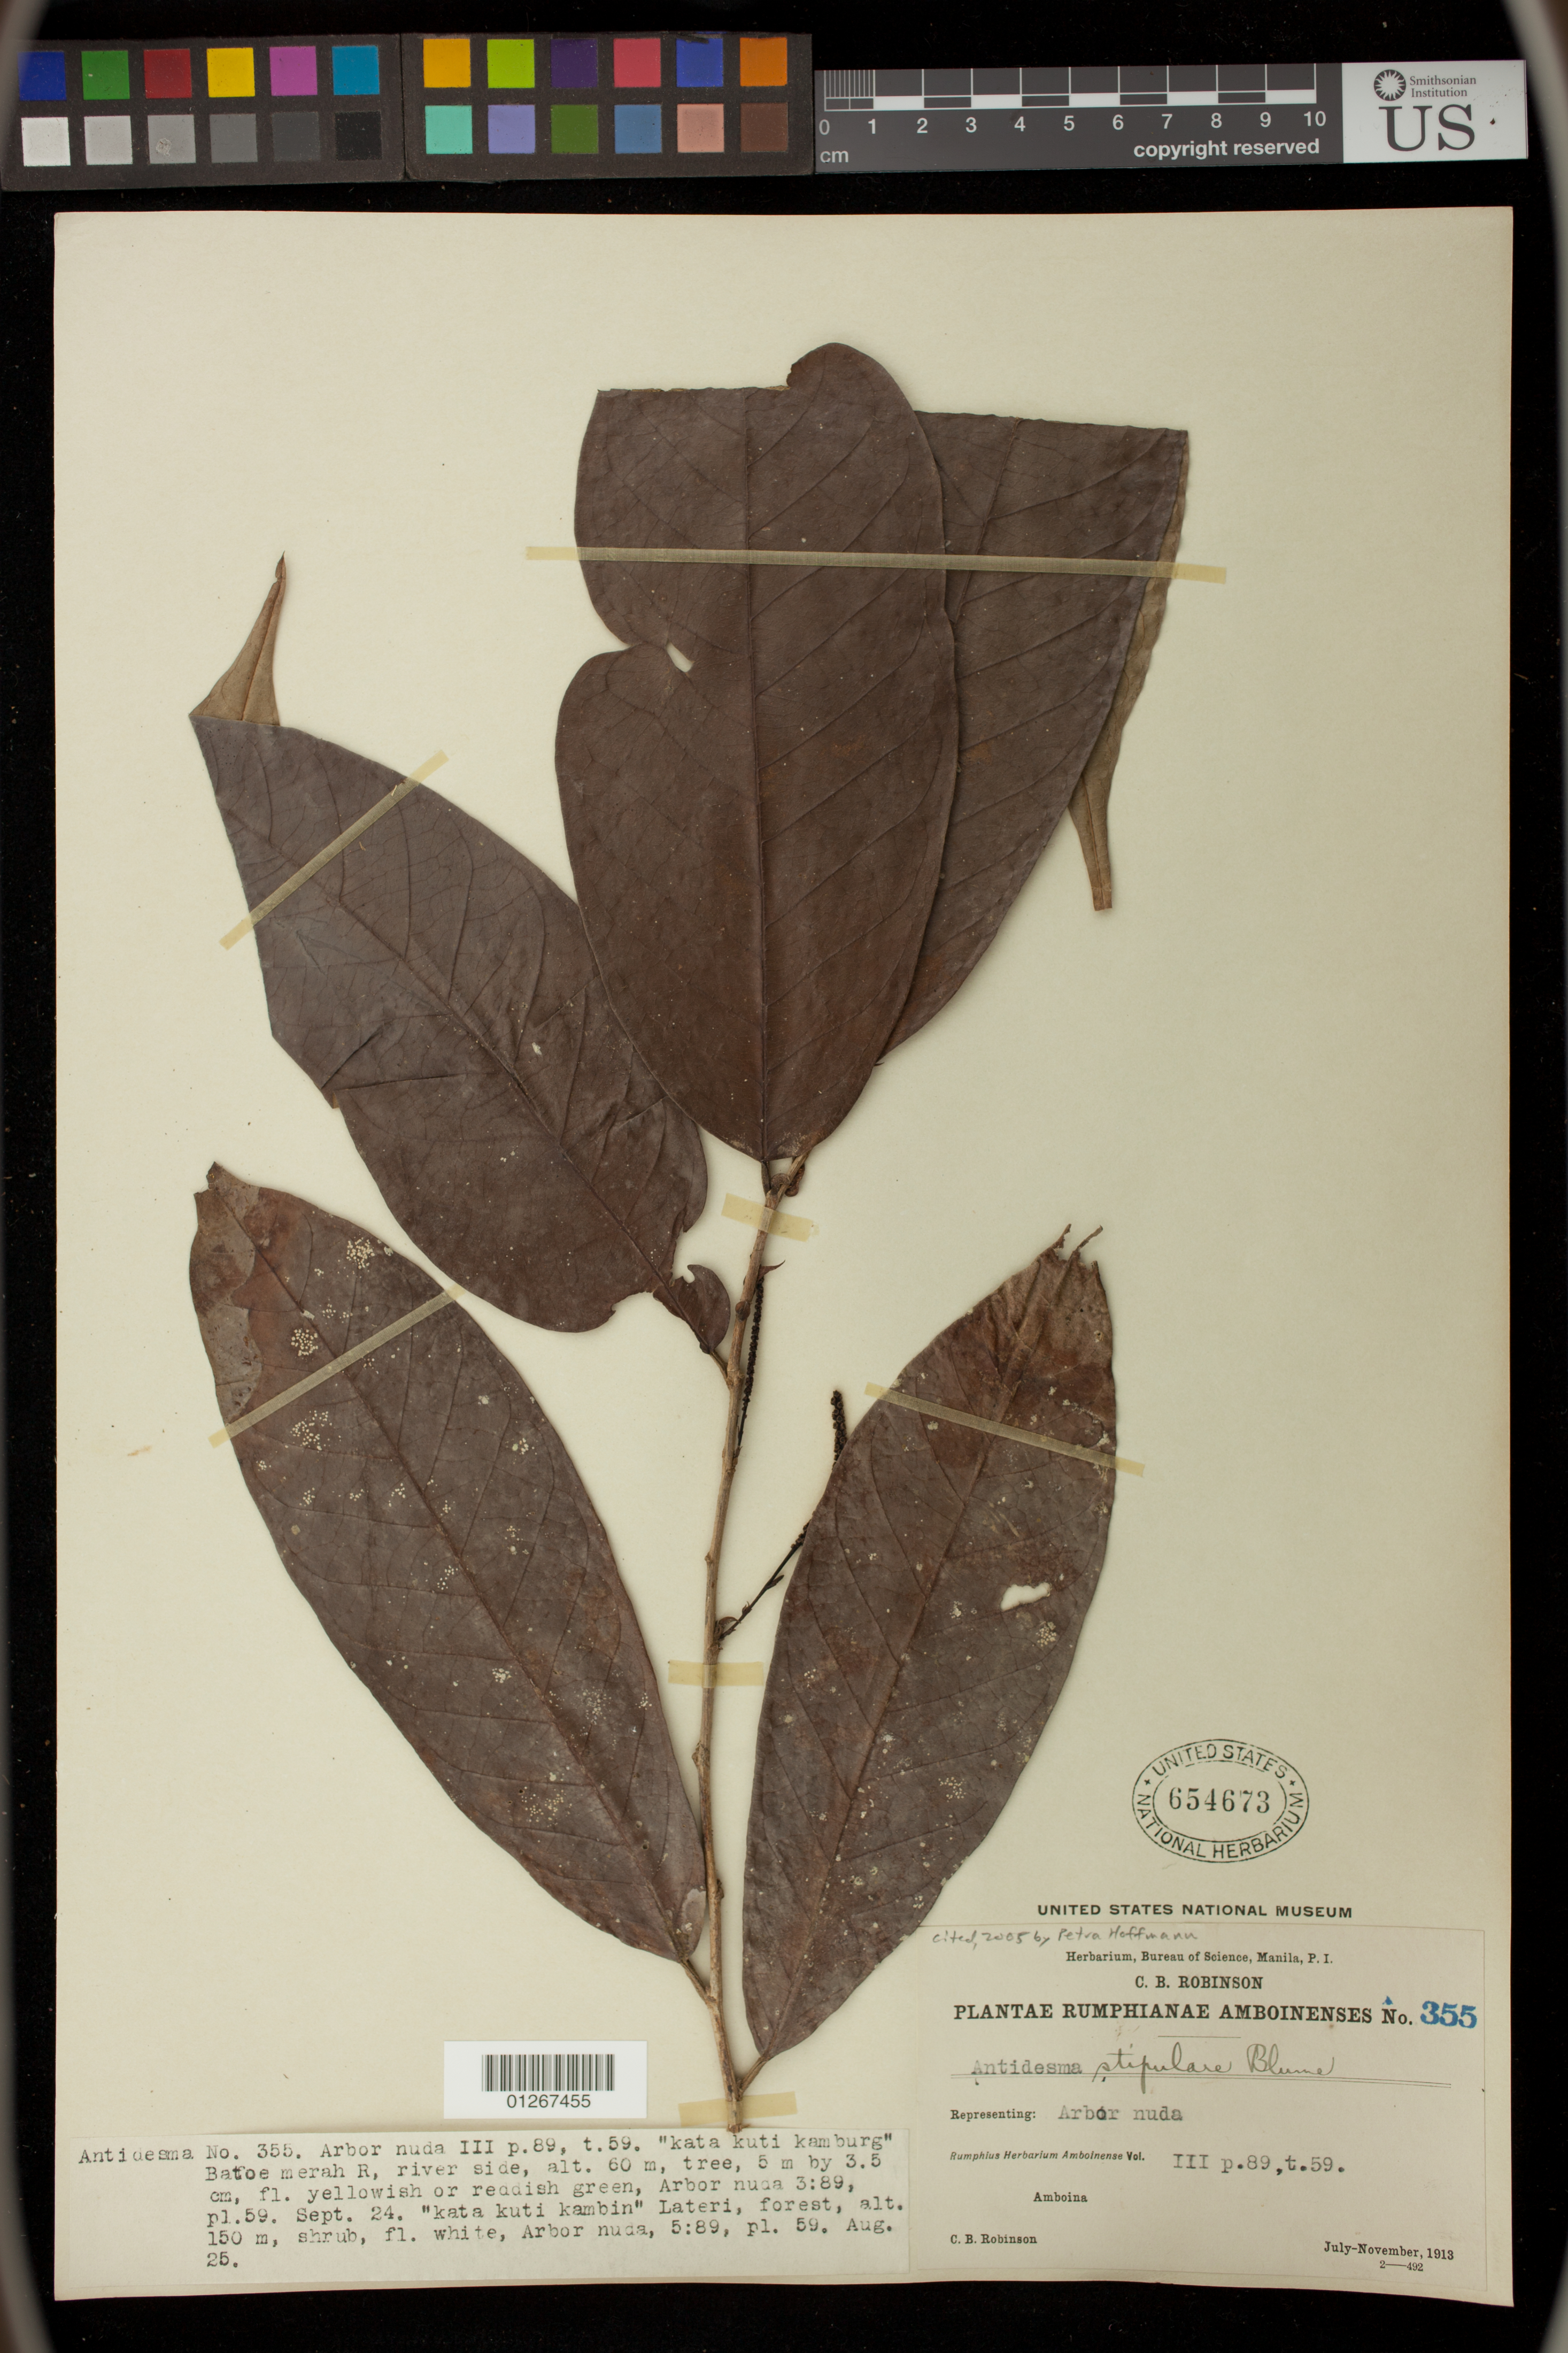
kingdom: Plantae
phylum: Tracheophyta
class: Magnoliopsida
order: Malpighiales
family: Phyllanthaceae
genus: Antidesma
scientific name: Antidesma stipulare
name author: Blume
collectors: C. Robinson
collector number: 355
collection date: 1913-09-24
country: Indonesia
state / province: Maluku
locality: III p. 89, t. 59. Batoe merah R, river side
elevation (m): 60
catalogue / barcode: US 654673